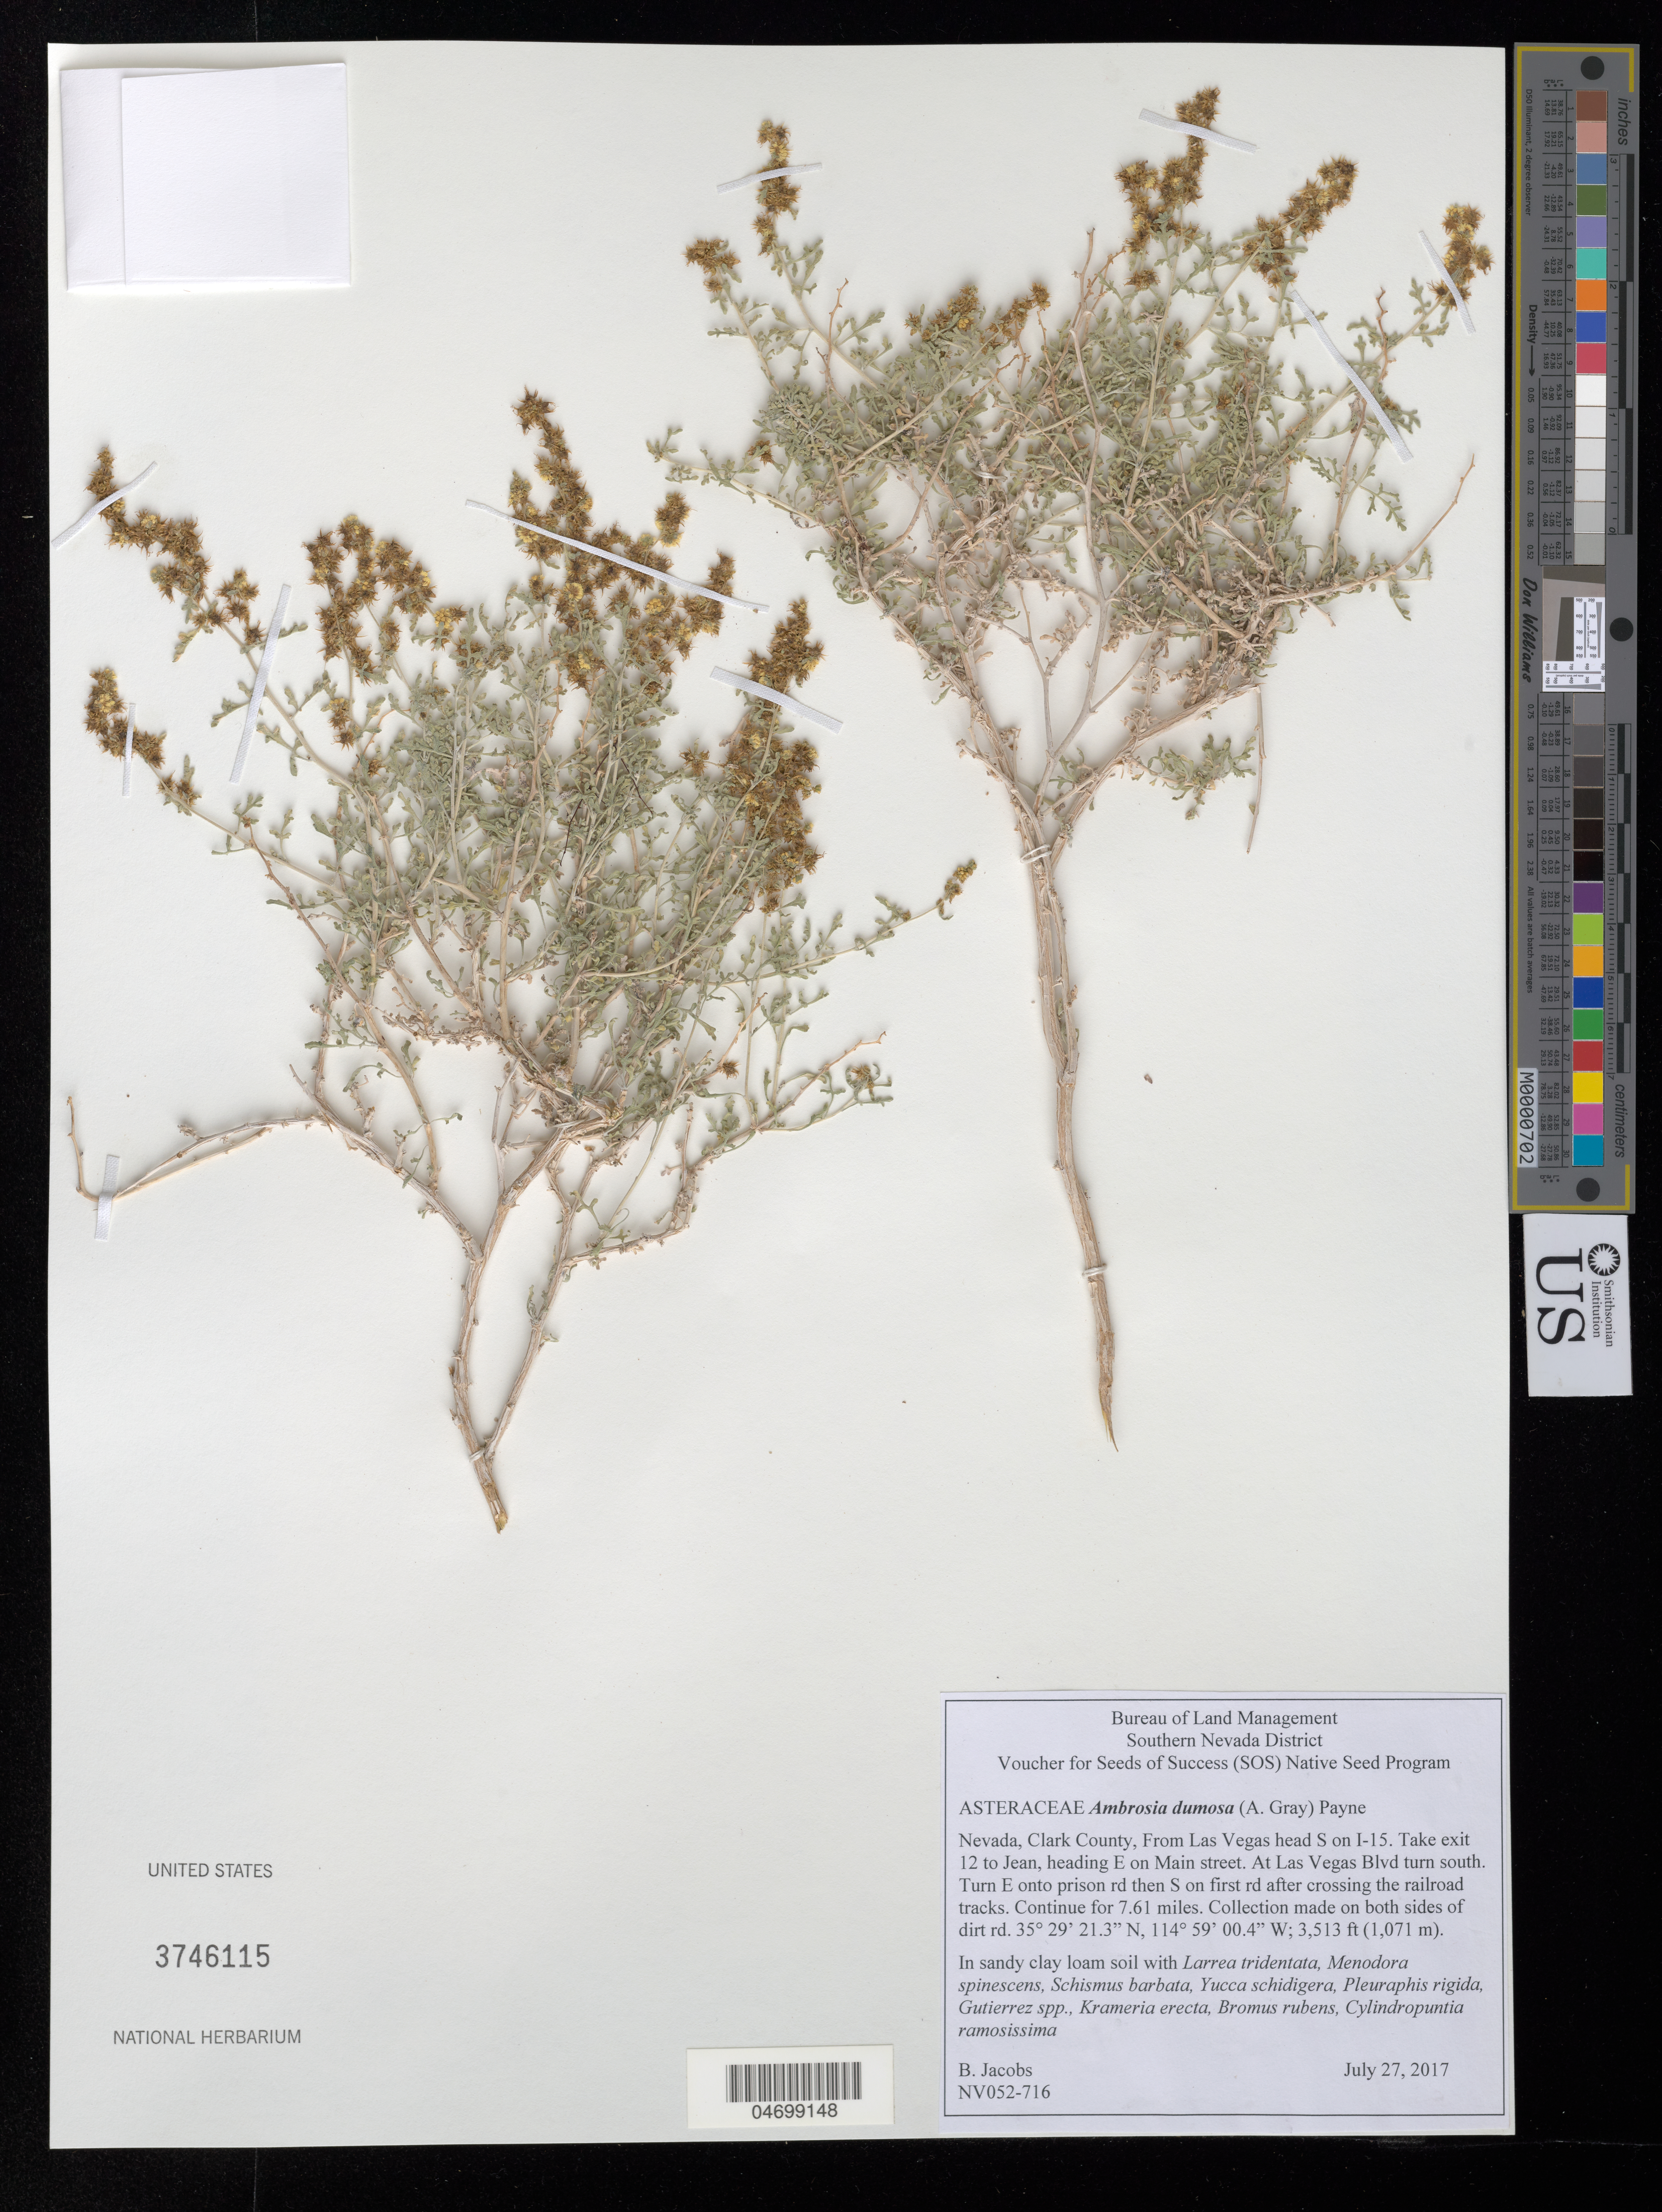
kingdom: Plantae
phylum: Tracheophyta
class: Magnoliopsida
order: Asterales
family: Asteraceae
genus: Ambrosia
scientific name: Ambrosia dumosa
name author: (A. Gray) W.W.Payne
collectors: B. Jacobs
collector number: NV052-716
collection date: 2017-07-27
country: United States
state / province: Nevada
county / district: Clark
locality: From Prison Rd go S on first rd after crossing the railroad tracks for 7.61 mi.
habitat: In sandy clay loam soil. With Larrea tridentata, Gutierrez sp., Krameria erecta, etc.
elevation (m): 1071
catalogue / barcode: US 3746115